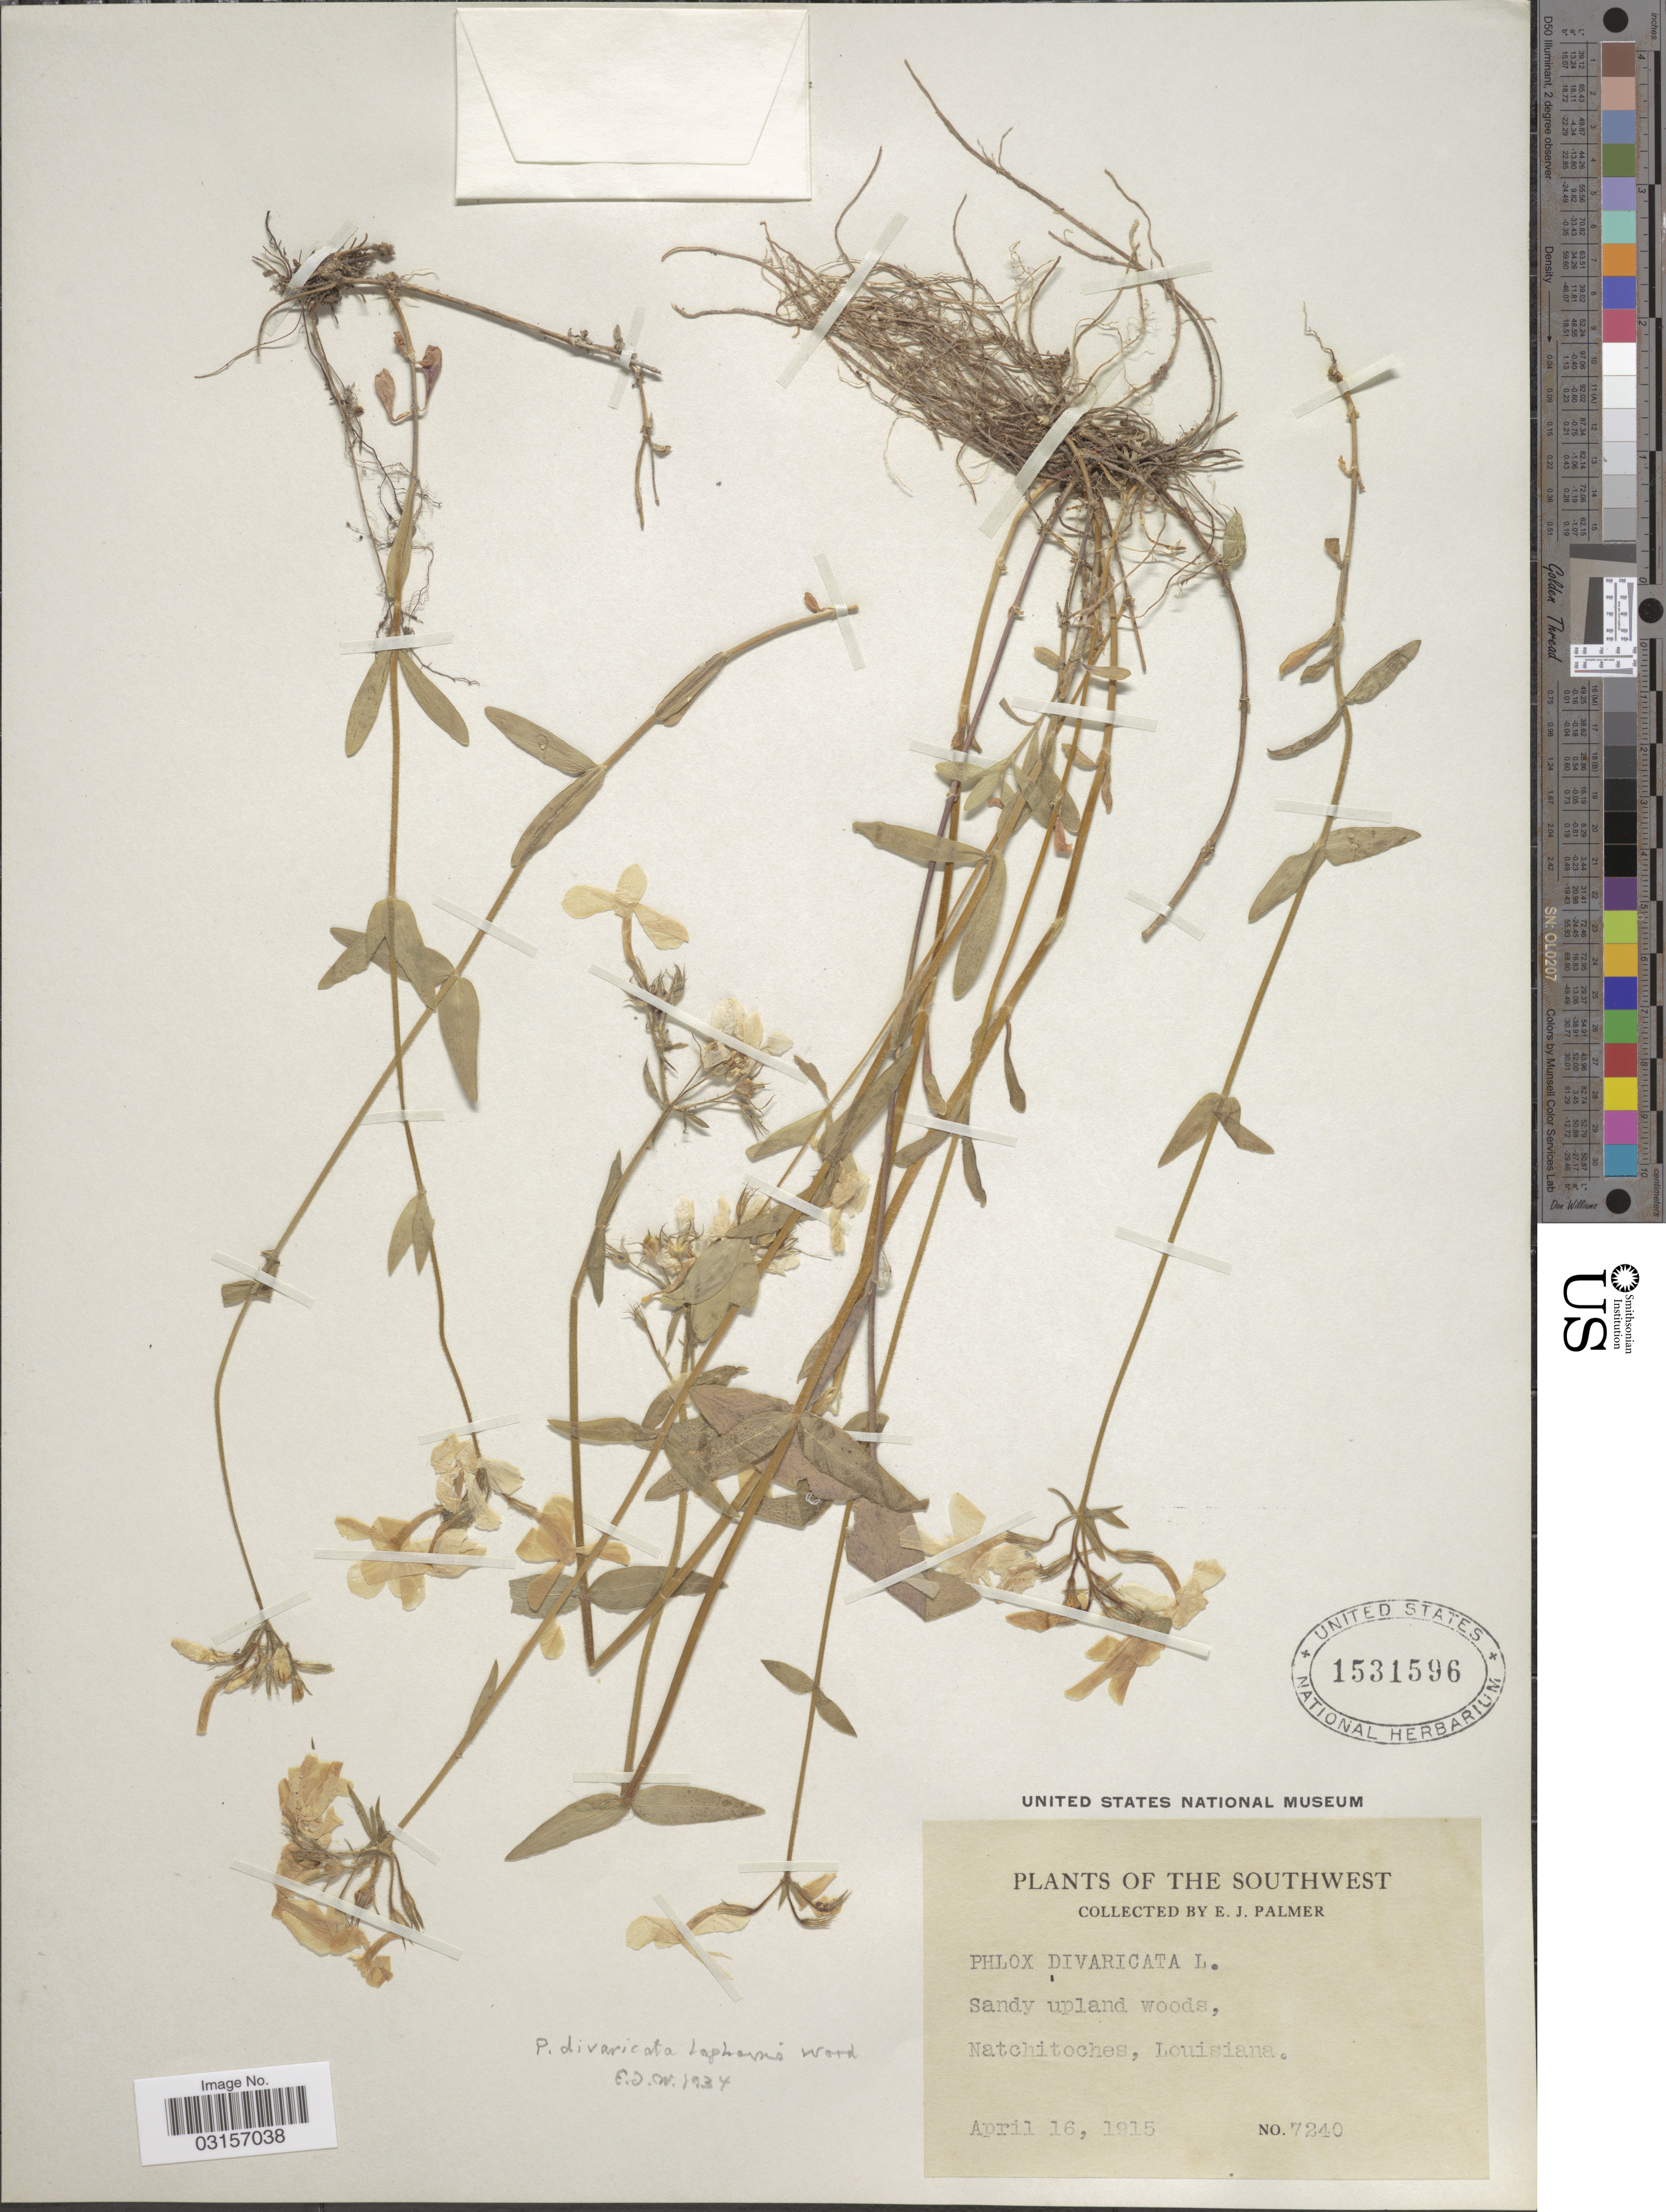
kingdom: Plantae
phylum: Tracheophyta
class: Magnoliopsida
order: Ericales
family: Polemoniaceae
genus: Phlox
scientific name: Phlox divaricata subsp. laphamii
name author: (Alph. Wood) Wherry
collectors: E. J. Palmer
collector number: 7240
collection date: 1915-04-16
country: United States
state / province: Louisiana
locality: The Southwest, Natchitoches.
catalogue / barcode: US 1531596